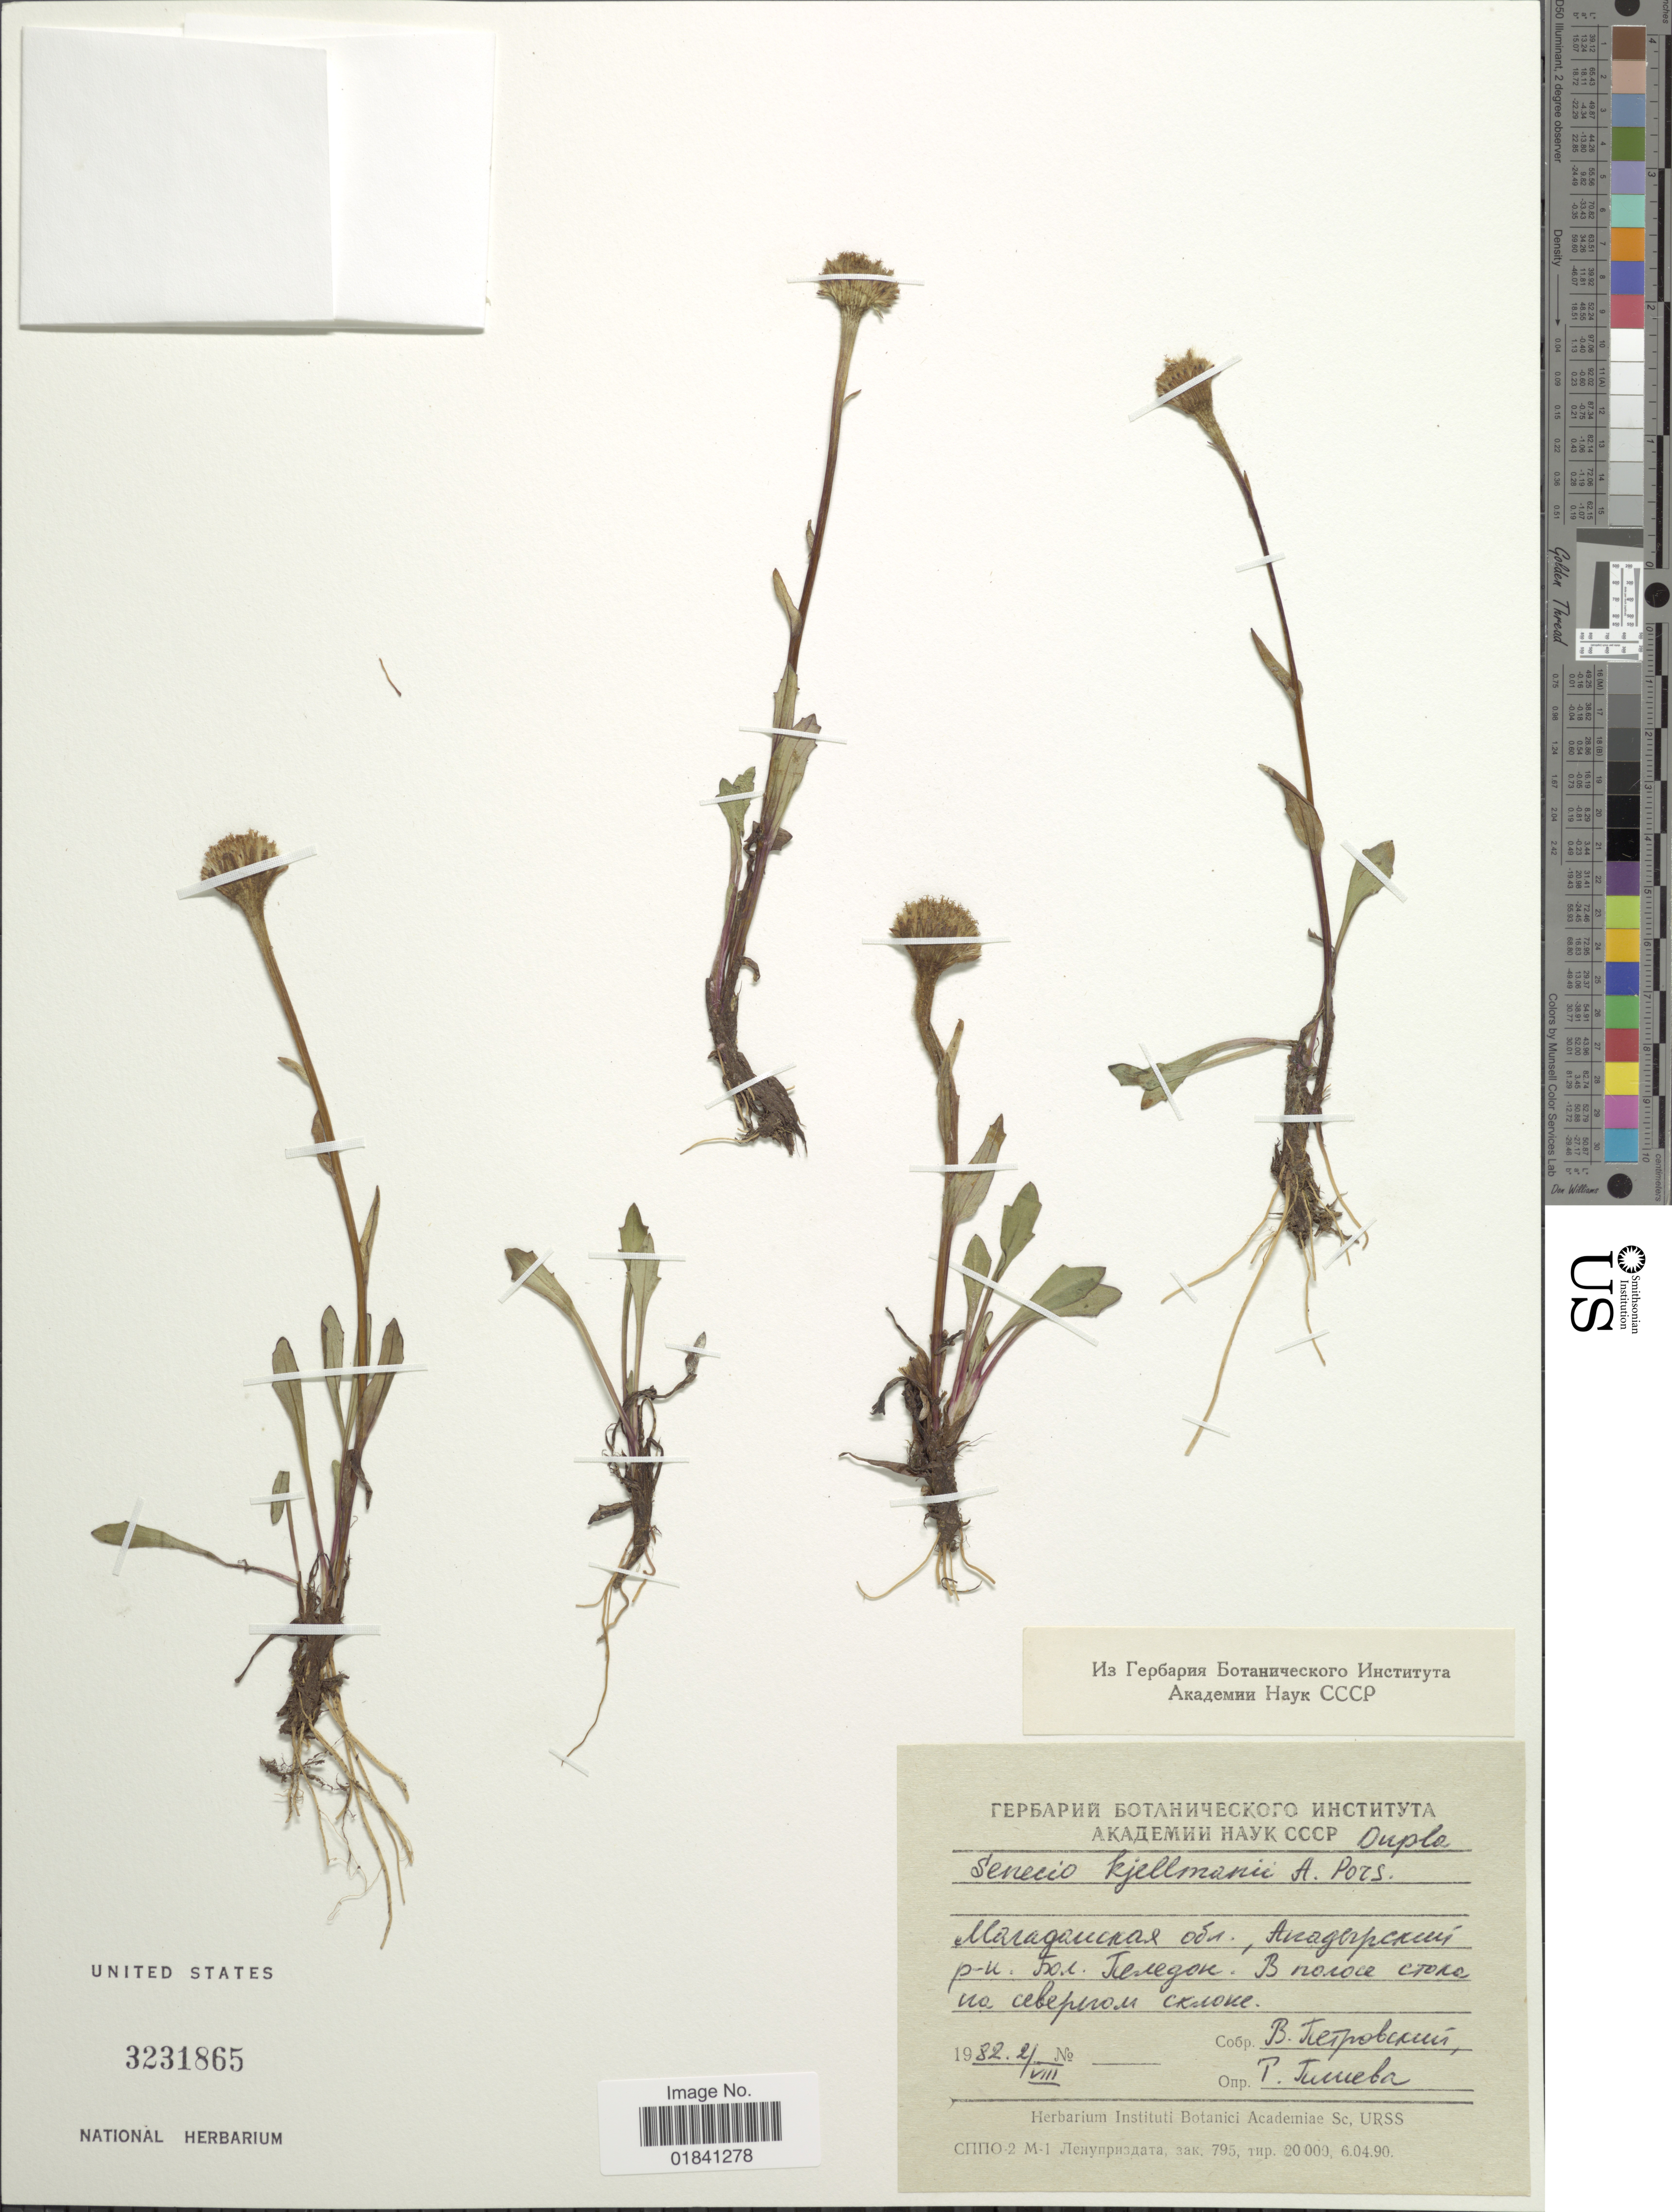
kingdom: Plantae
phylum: Tracheophyta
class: Magnoliopsida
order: Asterales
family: Asteraceae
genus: Senecio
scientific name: Senecio kjelmanii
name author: R.T. Porsild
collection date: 1982-08-02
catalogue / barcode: US 3231865